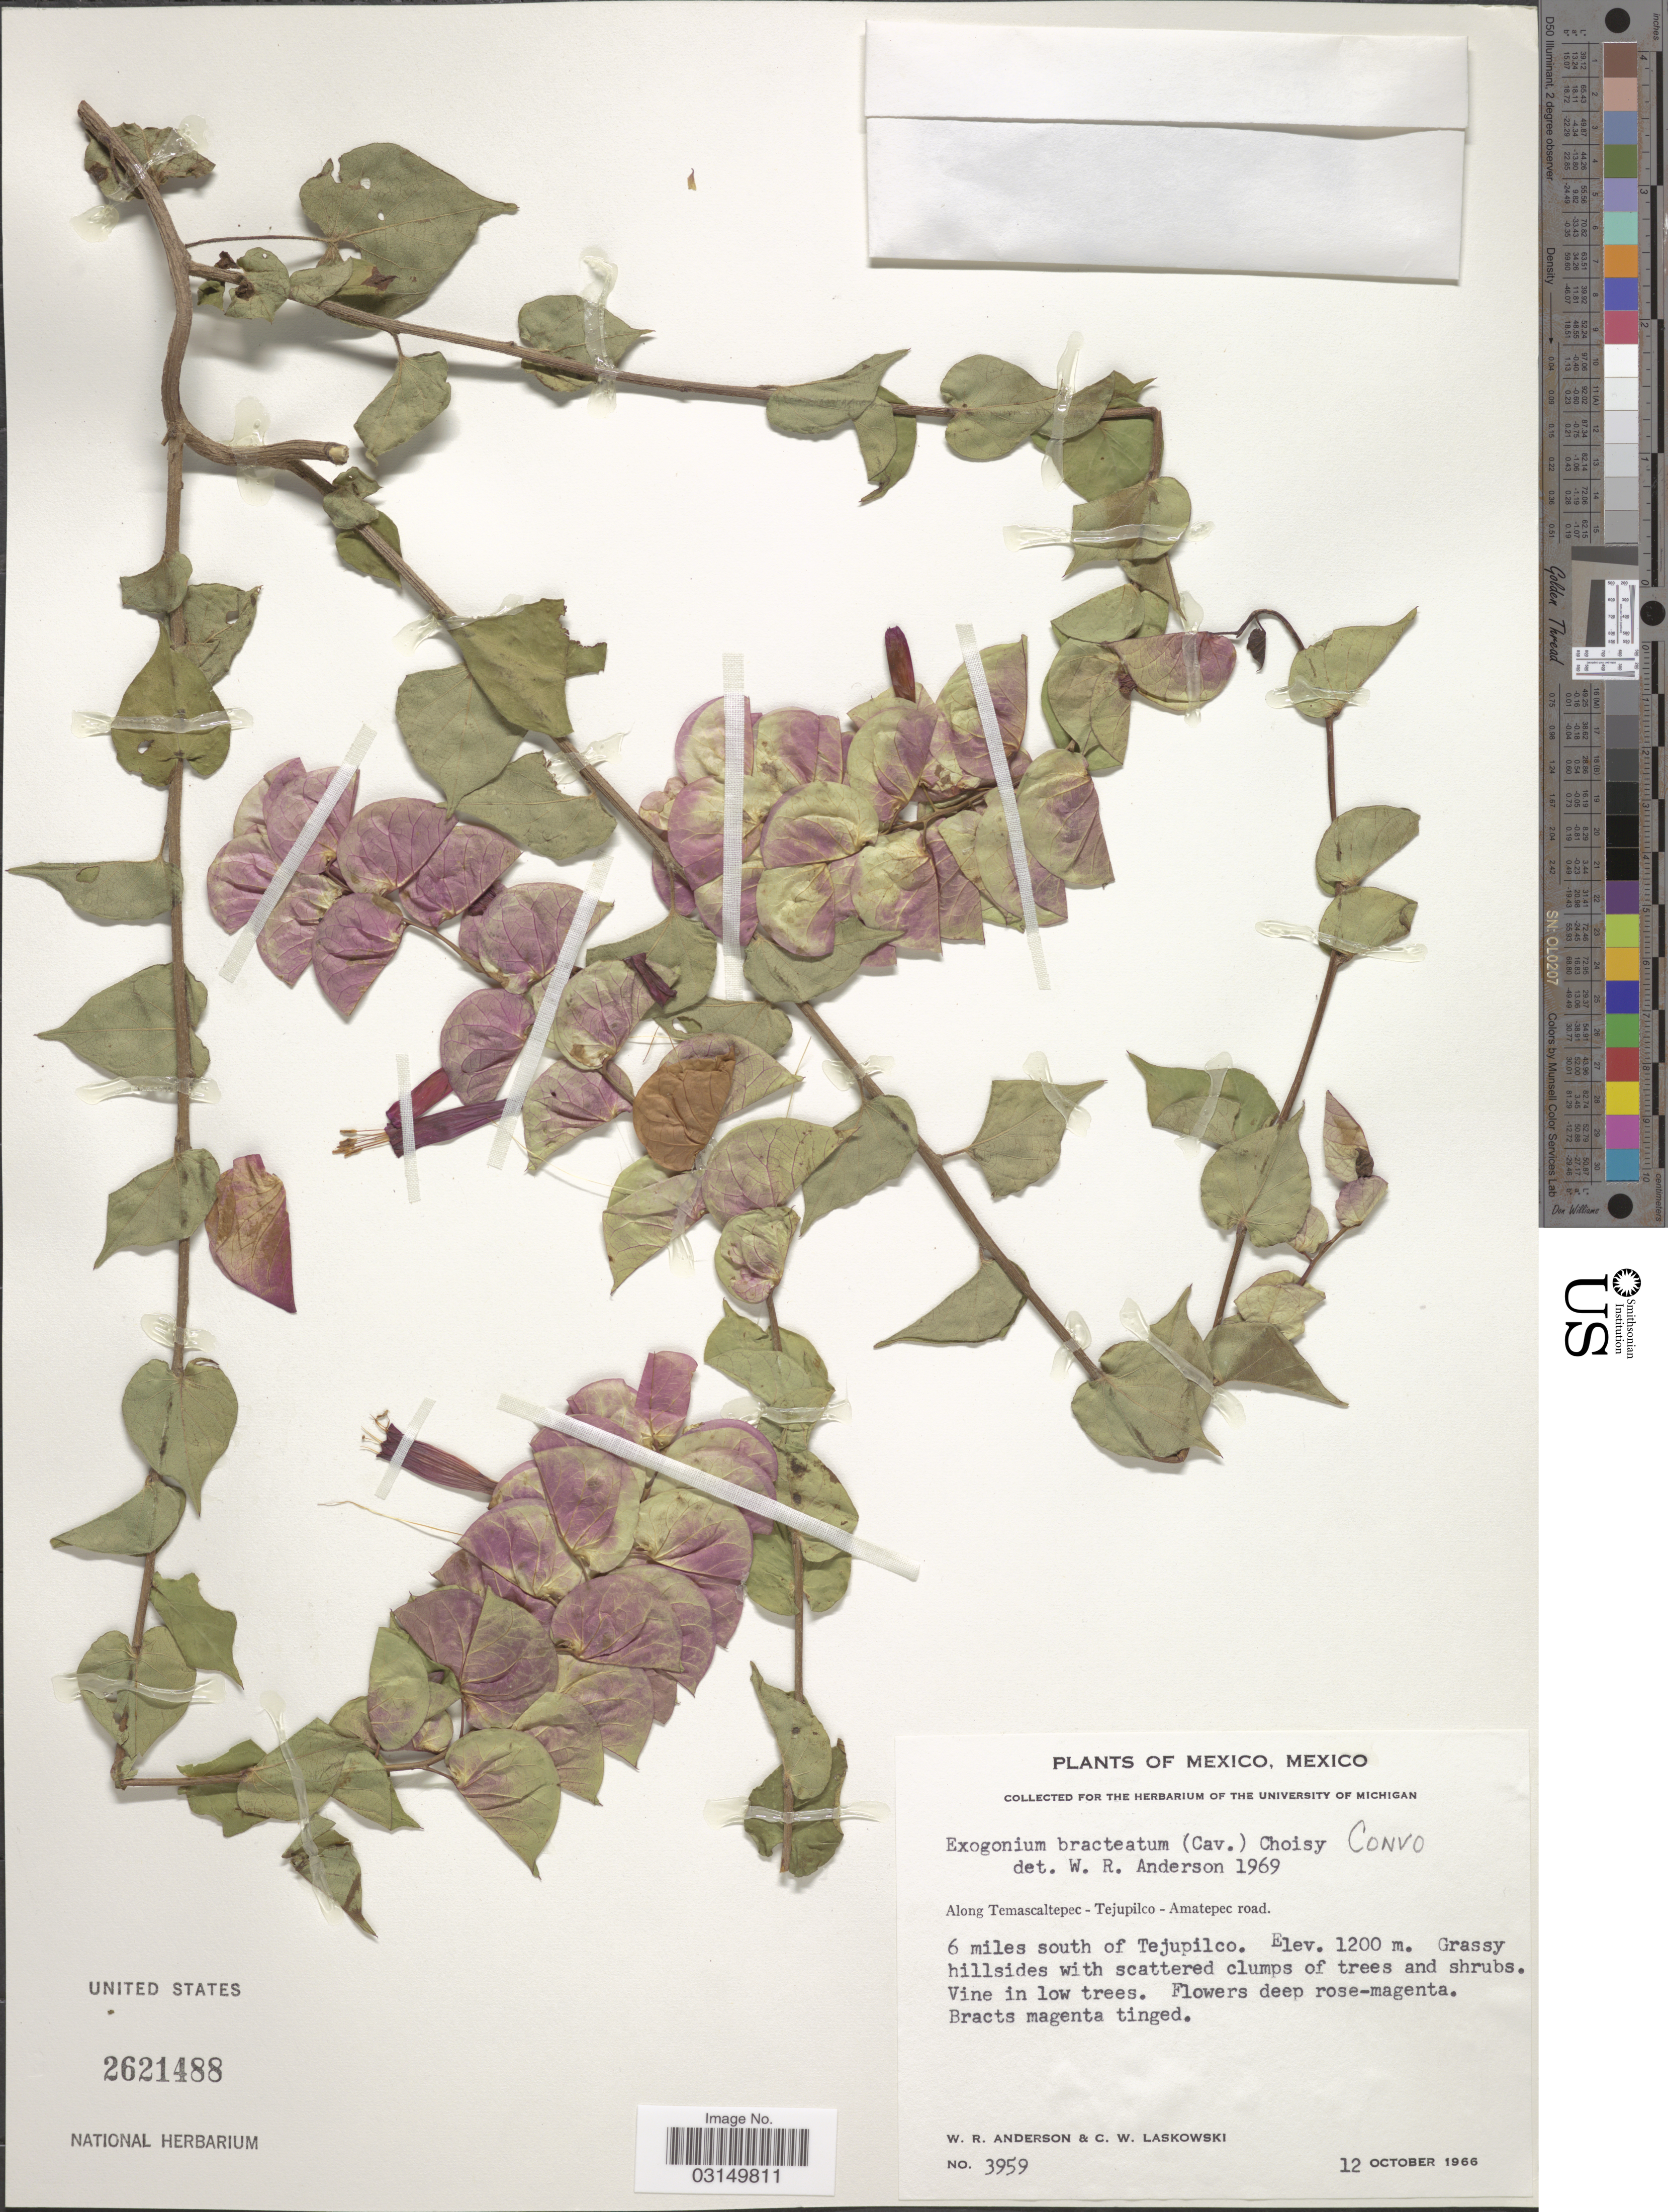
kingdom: Plantae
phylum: Tracheophyta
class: Magnoliopsida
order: Solanales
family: Convolvulaceae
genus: Ipomoea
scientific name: Ipomoea bracteata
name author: Cav.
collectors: W. Anderson & C. Laskowski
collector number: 3959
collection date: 1966-10-12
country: Mexico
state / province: México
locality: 6 miles south of Tejupilco. Along Temascaltepec - Tejupilco - Amatepec road.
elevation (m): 1200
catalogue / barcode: US 2621488